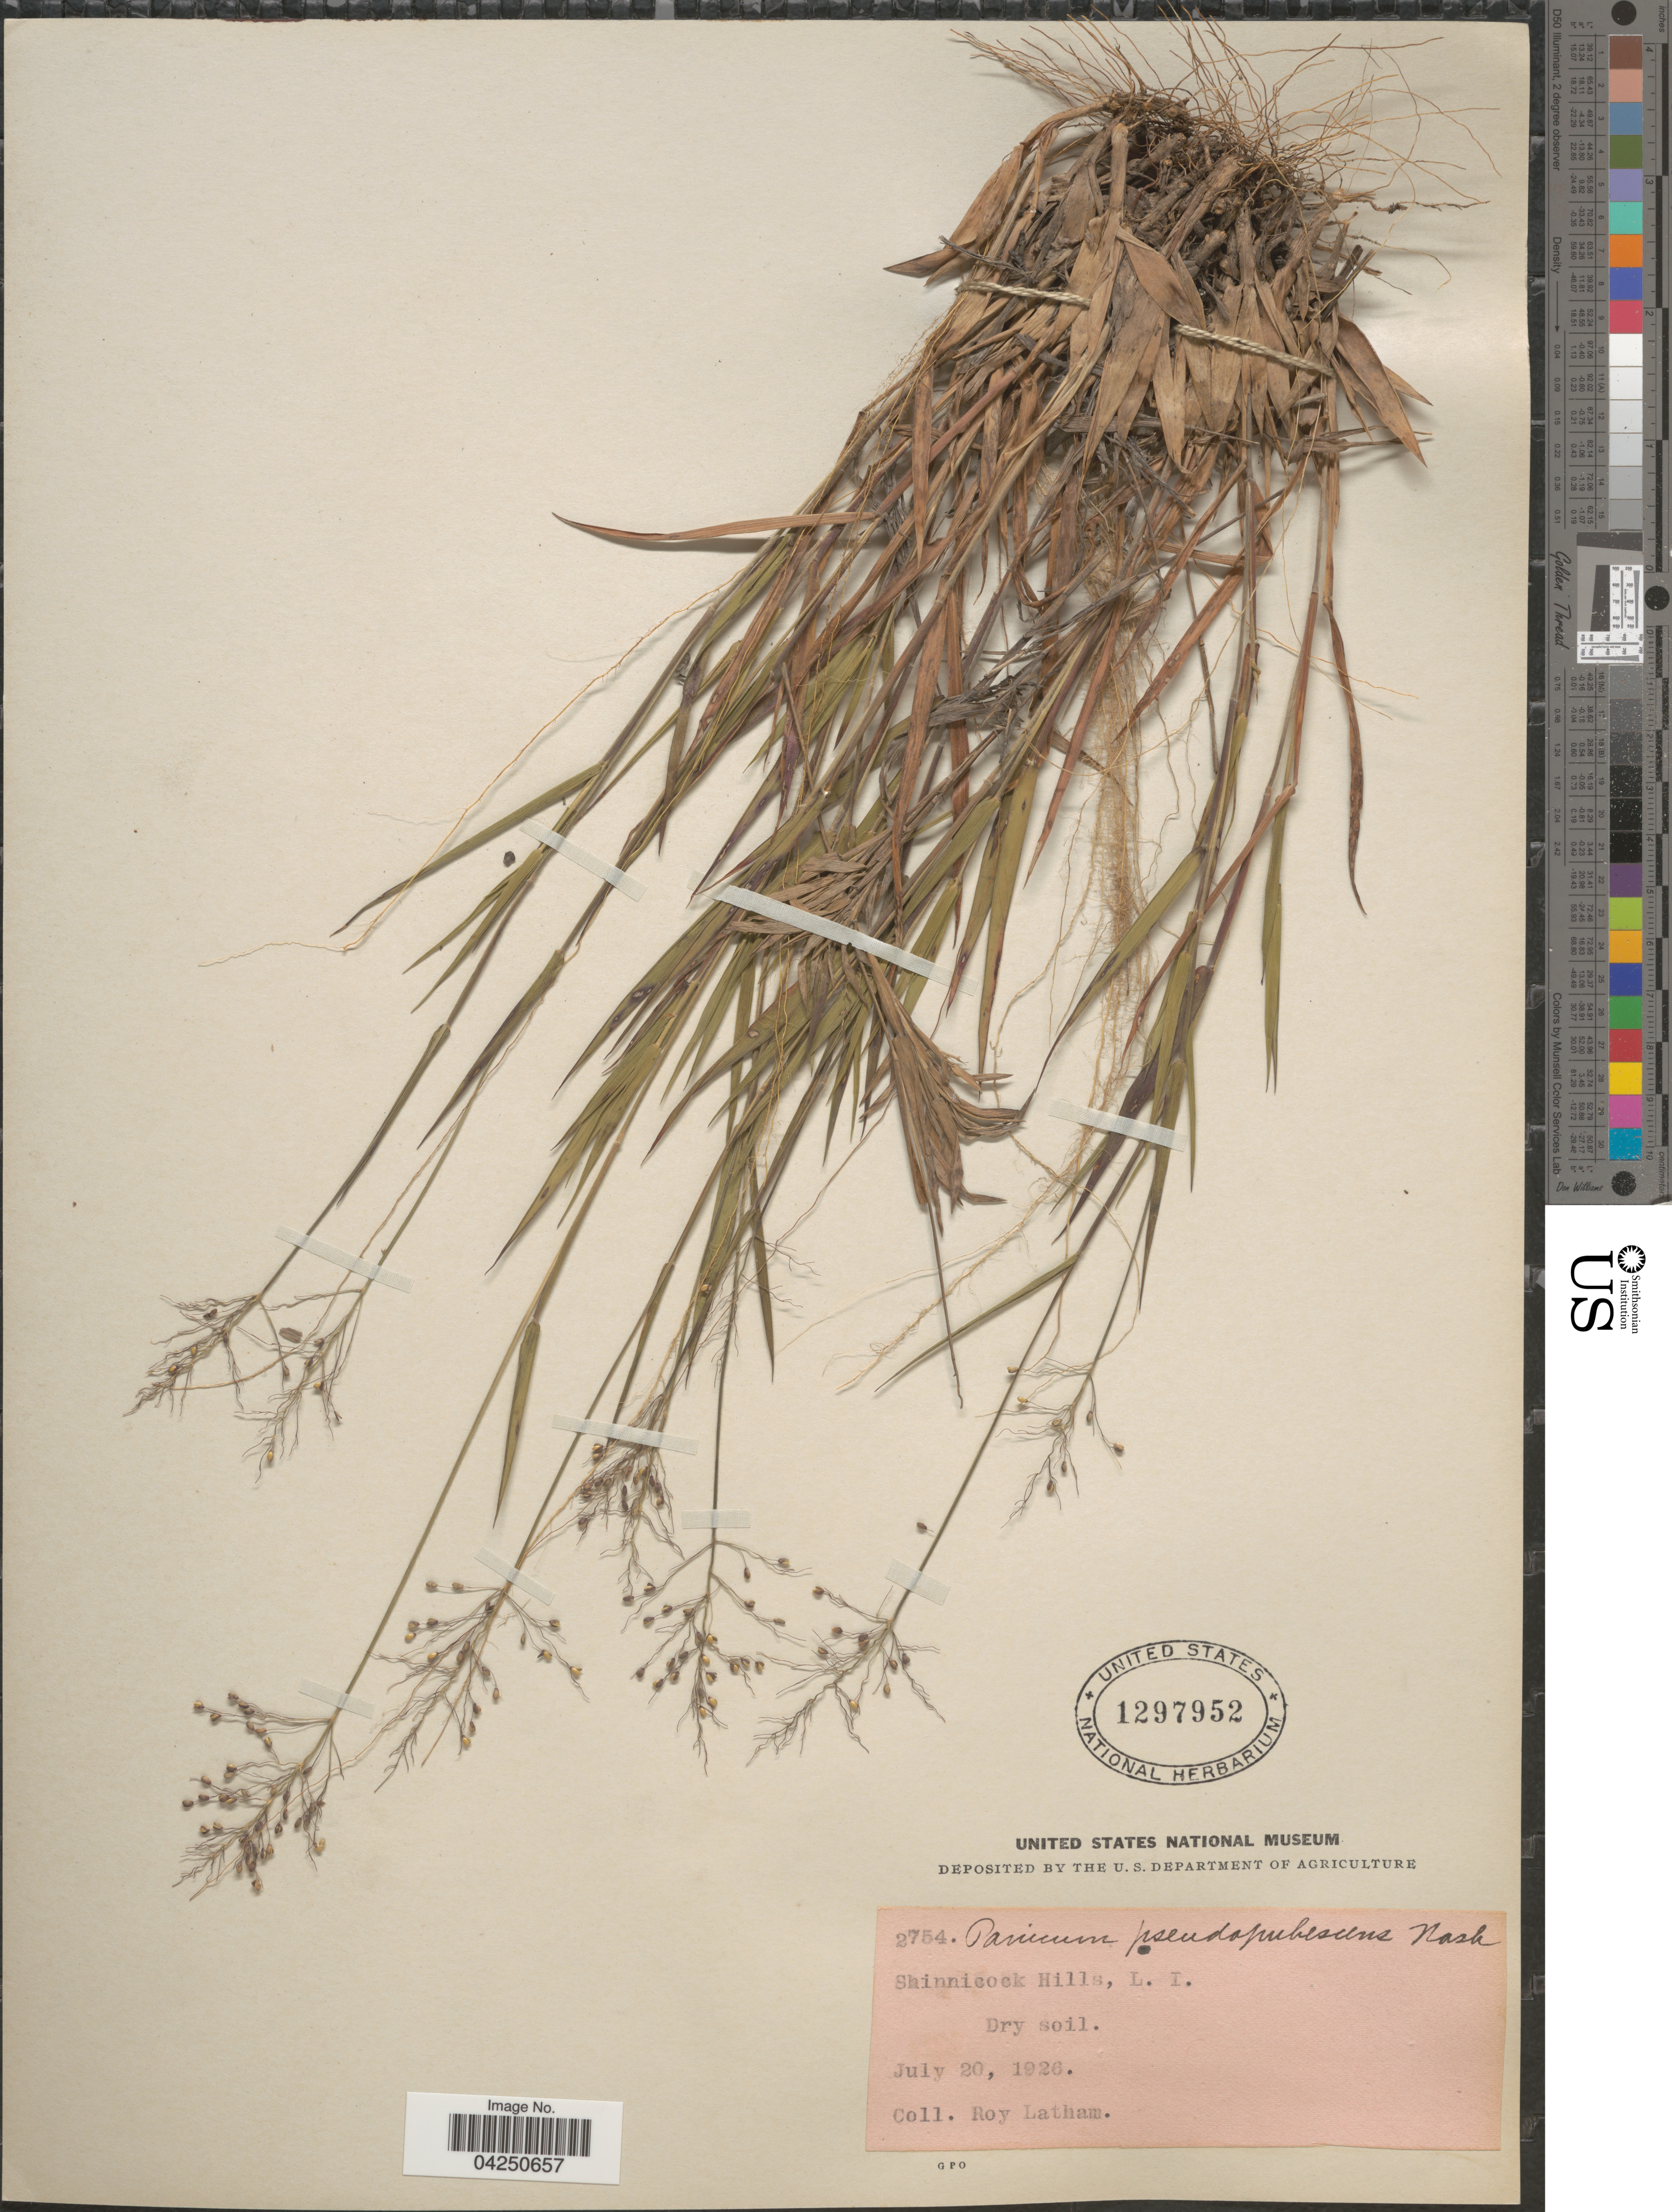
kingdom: Plantae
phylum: Tracheophyta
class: Liliopsida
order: Poales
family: Poaceae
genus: Dichanthelium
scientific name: Dichanthelium acuminatum var. acuminatum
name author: (Sw.) Gould & C.A. Clark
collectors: R. Latham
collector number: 2754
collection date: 1926-07-20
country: United States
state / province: New York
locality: Shinnicock Hills, L.I. Dry soil.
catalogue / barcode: US 1297952